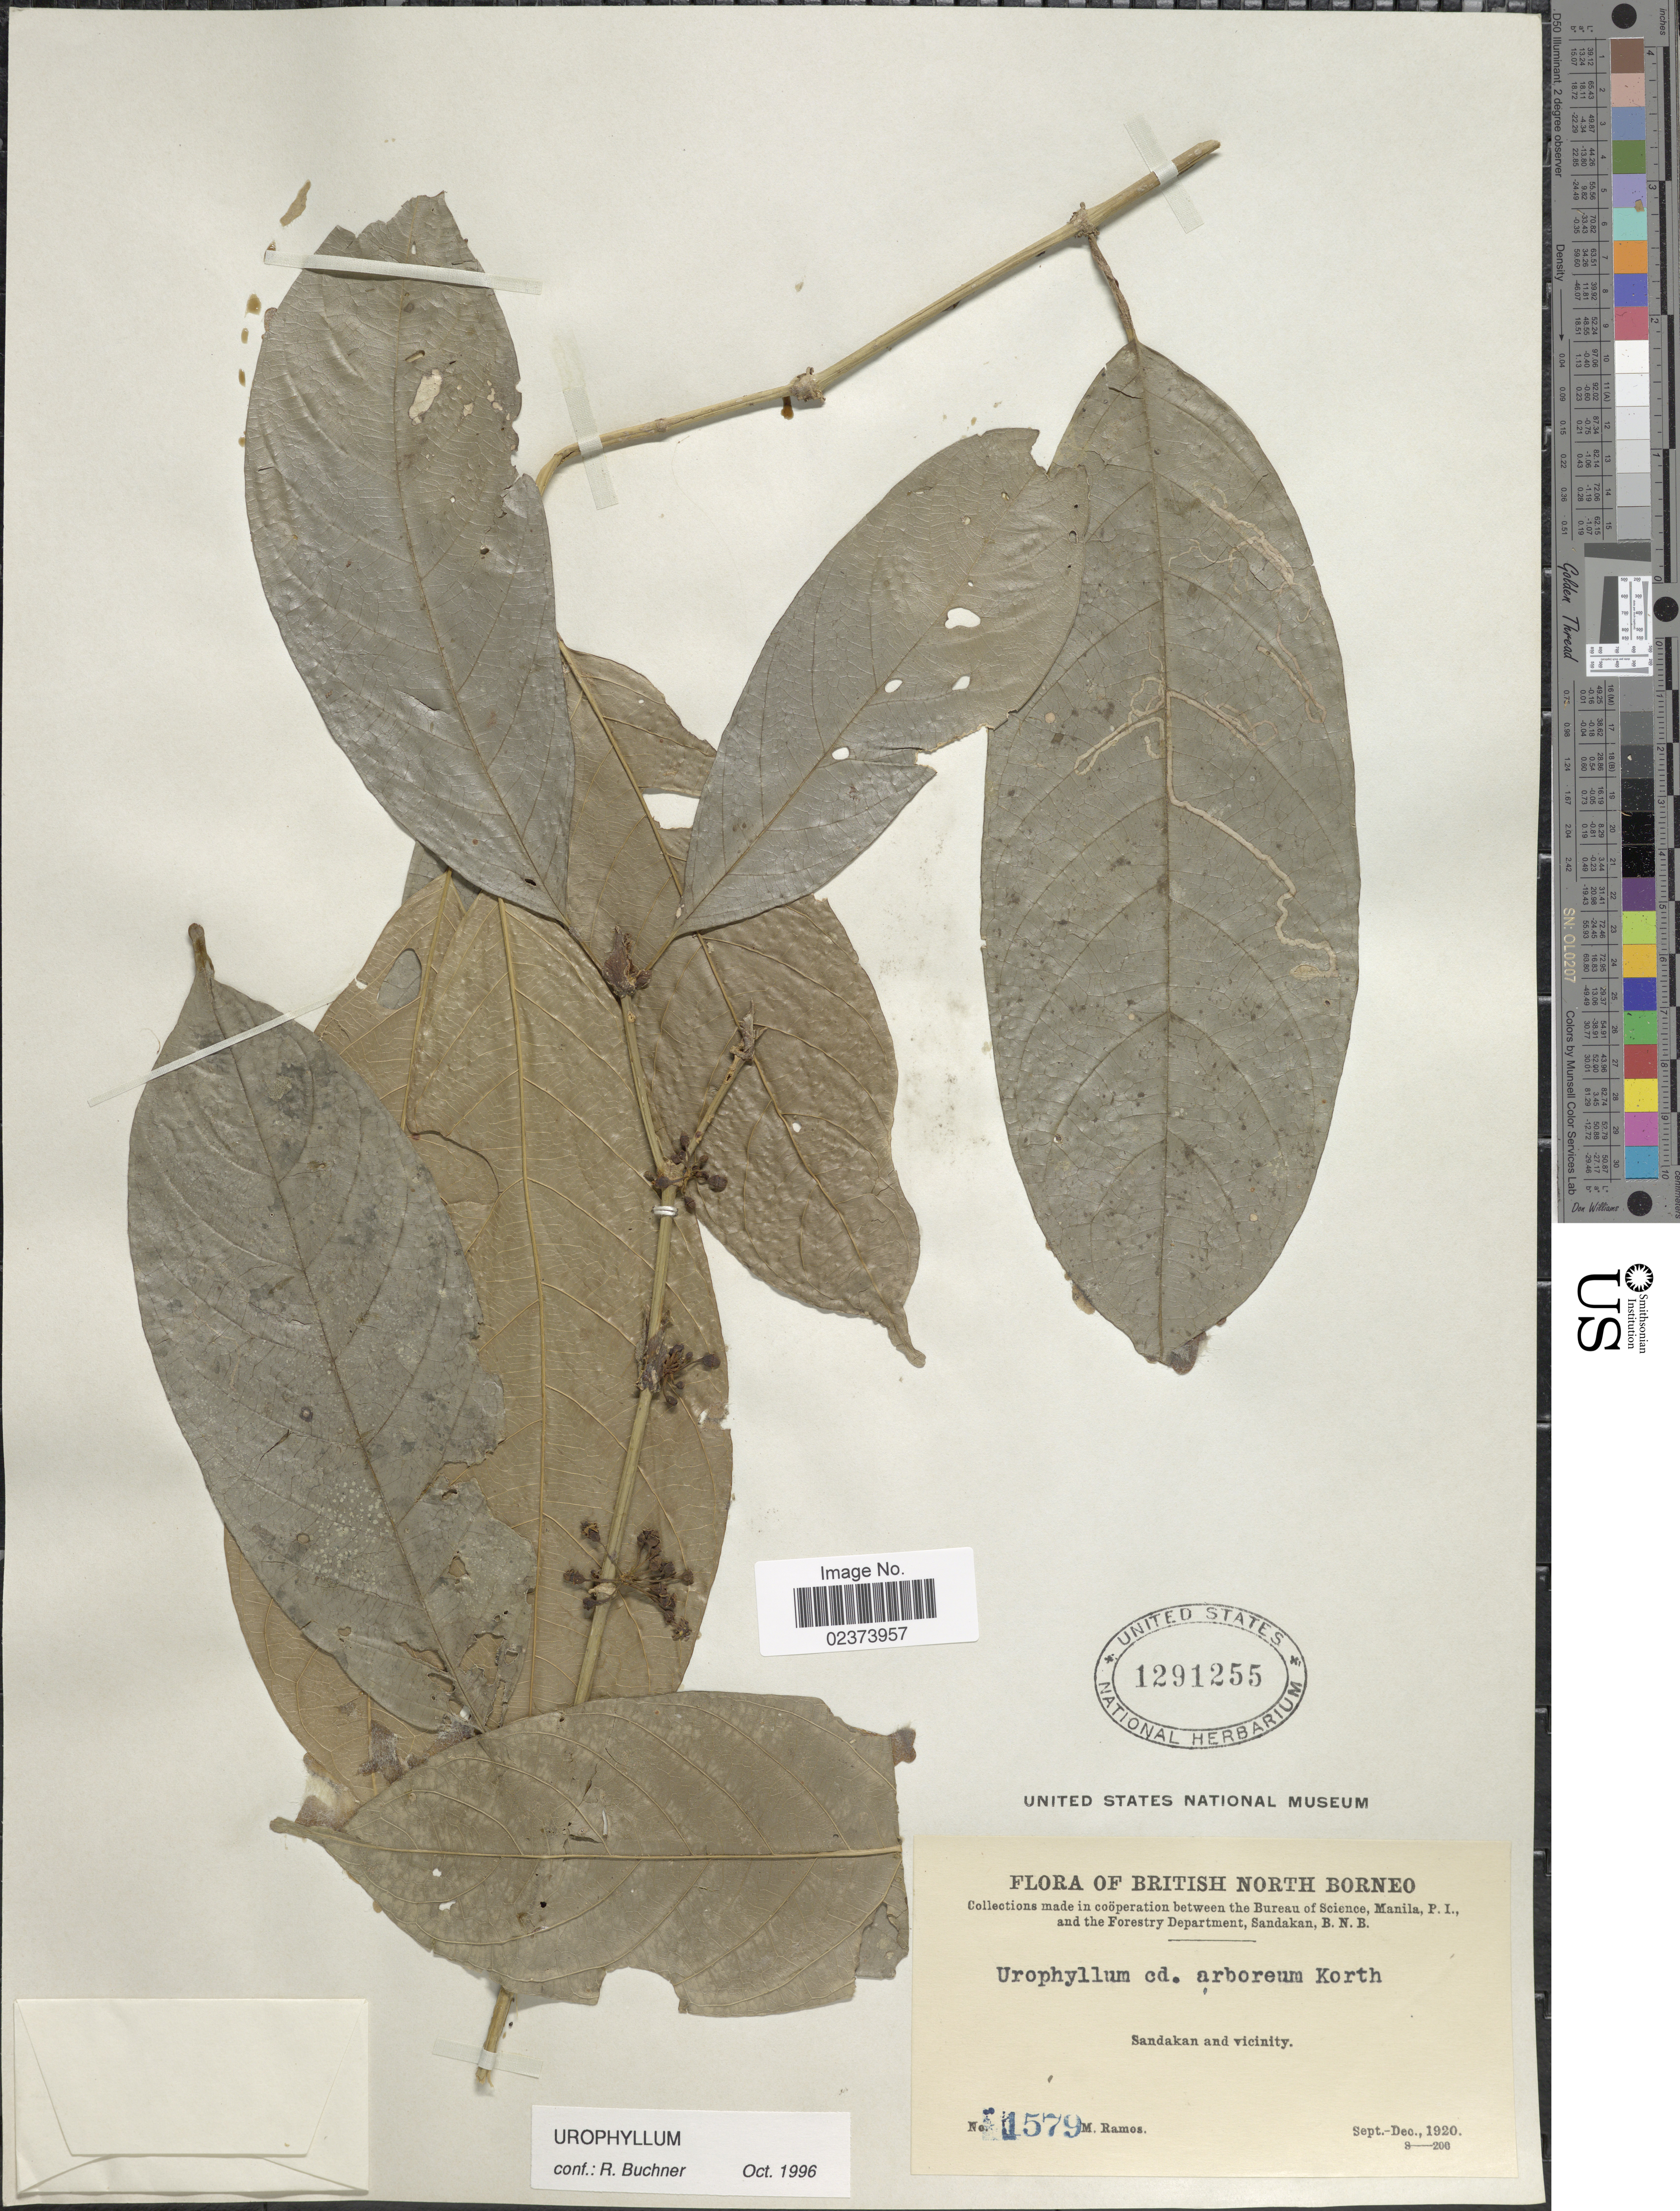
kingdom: Plantae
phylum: Tracheophyta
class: Magnoliopsida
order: Gentianales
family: Rubiaceae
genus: Urophyllum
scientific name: Urophyllum arboreum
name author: (Reinw. ex Blume) Korth.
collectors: M. Ramos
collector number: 1579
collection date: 1920-09/1920-12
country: Malaysia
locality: British North Borneo, Sandakan and vicinity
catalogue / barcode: US 1291255